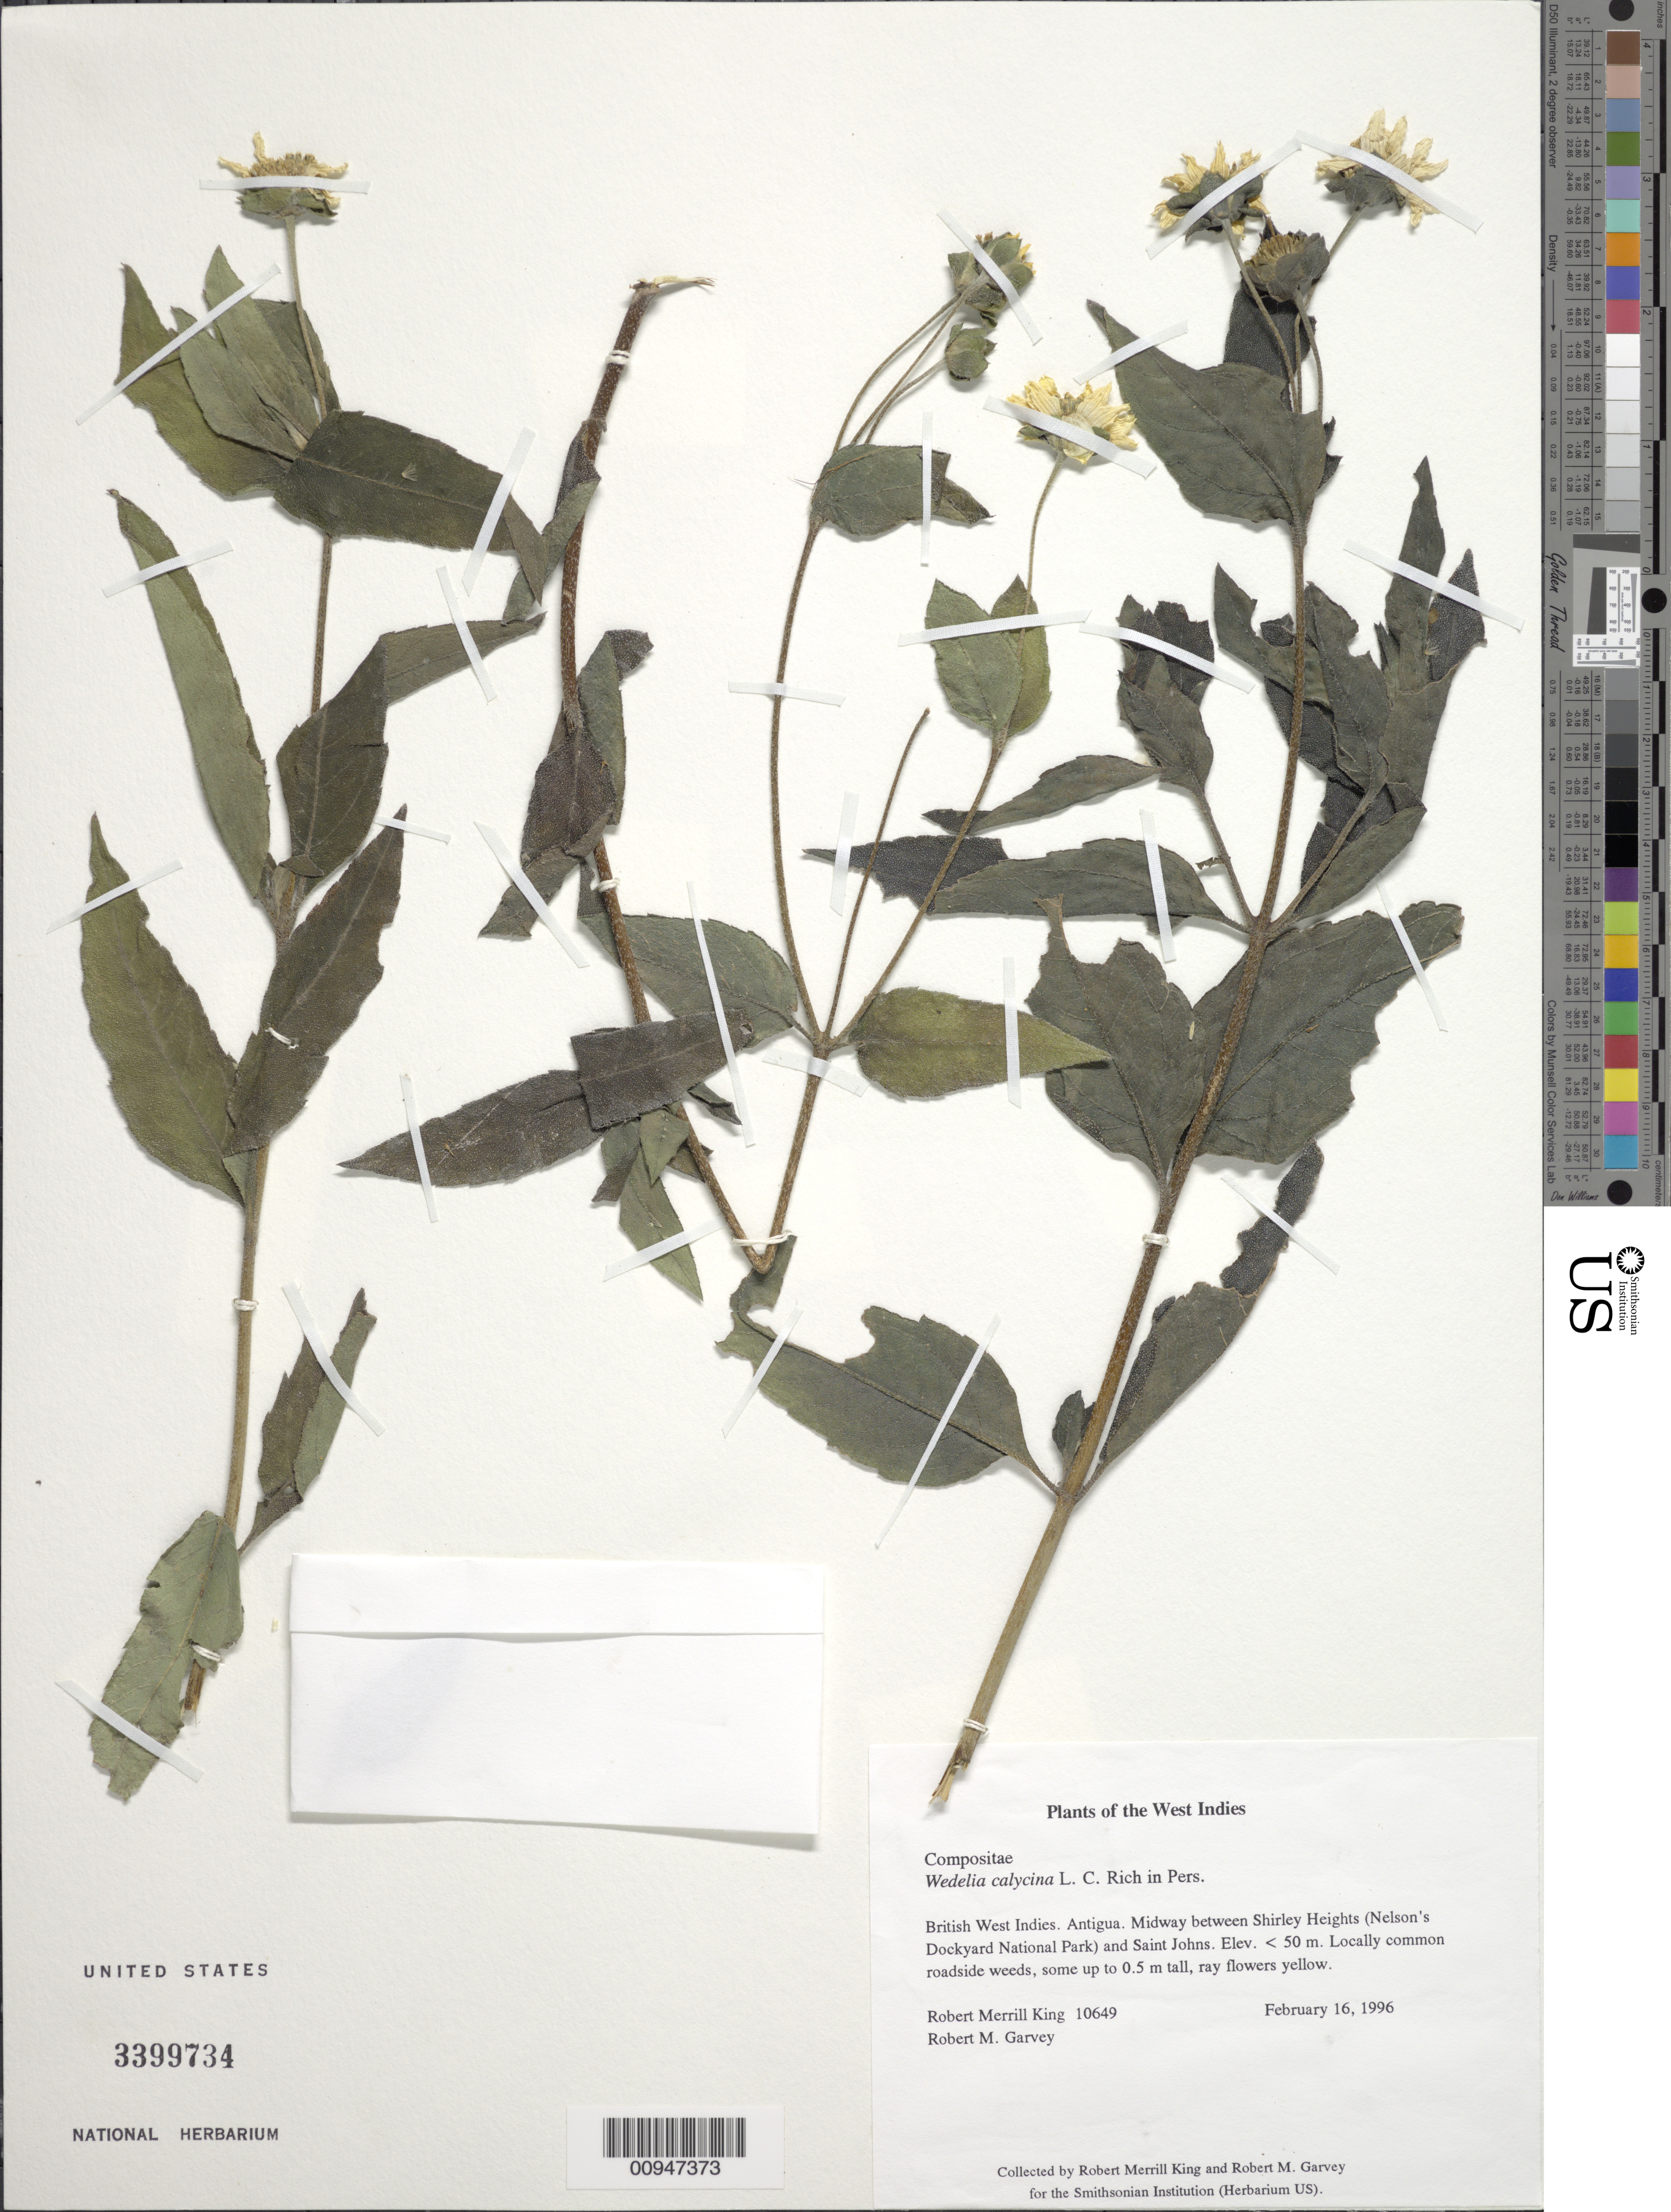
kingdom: Plantae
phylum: Tracheophyta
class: Magnoliopsida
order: Asterales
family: Asteraceae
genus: Wedelia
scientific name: Wedelia calycina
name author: Rich.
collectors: R. M. King & R. Garvey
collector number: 10649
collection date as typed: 16 Jan 1996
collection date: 1996-01-16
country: Antigua and Barbuda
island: Leeward Is.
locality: midway between Shirley Heights (Nelson's Dockyard National Park) and St. Johns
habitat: Roadsides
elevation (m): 50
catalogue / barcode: US 3399734